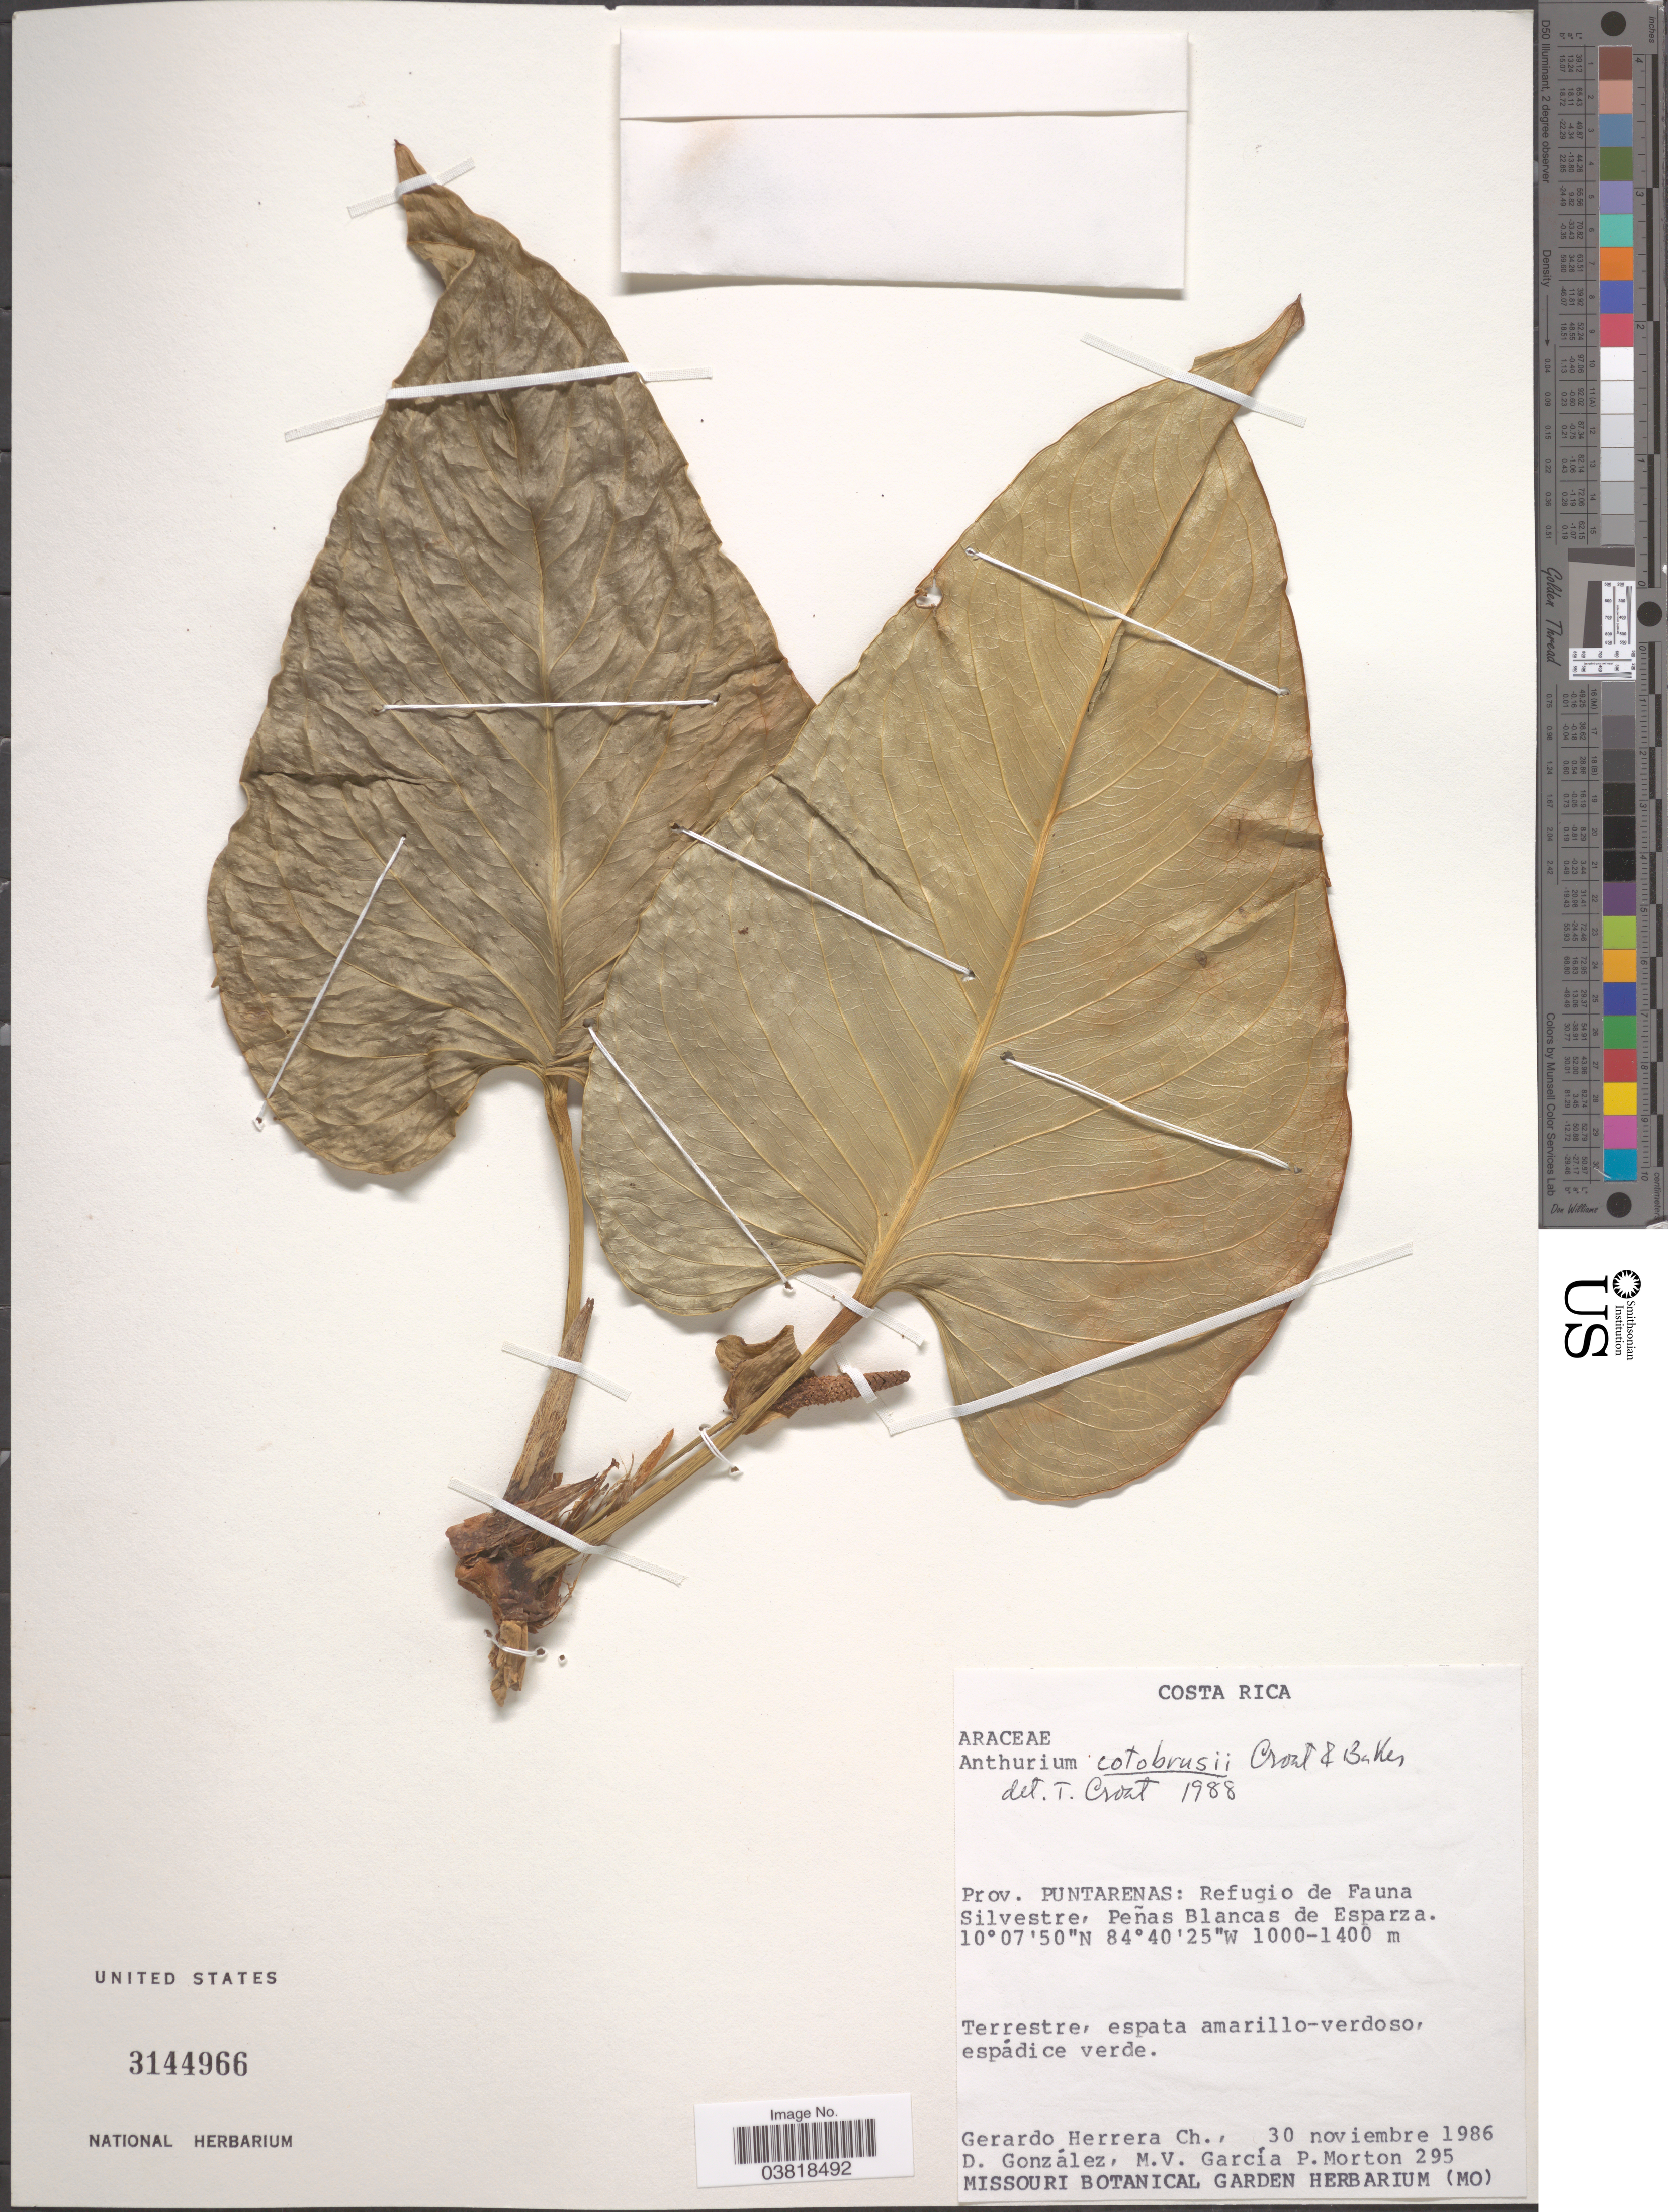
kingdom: Plantae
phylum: Tracheophyta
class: Liliopsida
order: Alismatales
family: Araceae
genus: Anthurium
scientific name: Anthurium cotobrusii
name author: Croat & R.A. Baker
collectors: G. Herrera Ch., D. Gonzalez, M. V. Garcia & P. Morton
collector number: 295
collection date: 1986-11-30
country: Costa Rica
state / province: Puntarenas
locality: Refugio de Fauna Silvestre, Peñas Blancas de Esparza.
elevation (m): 1000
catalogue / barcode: US 3144966